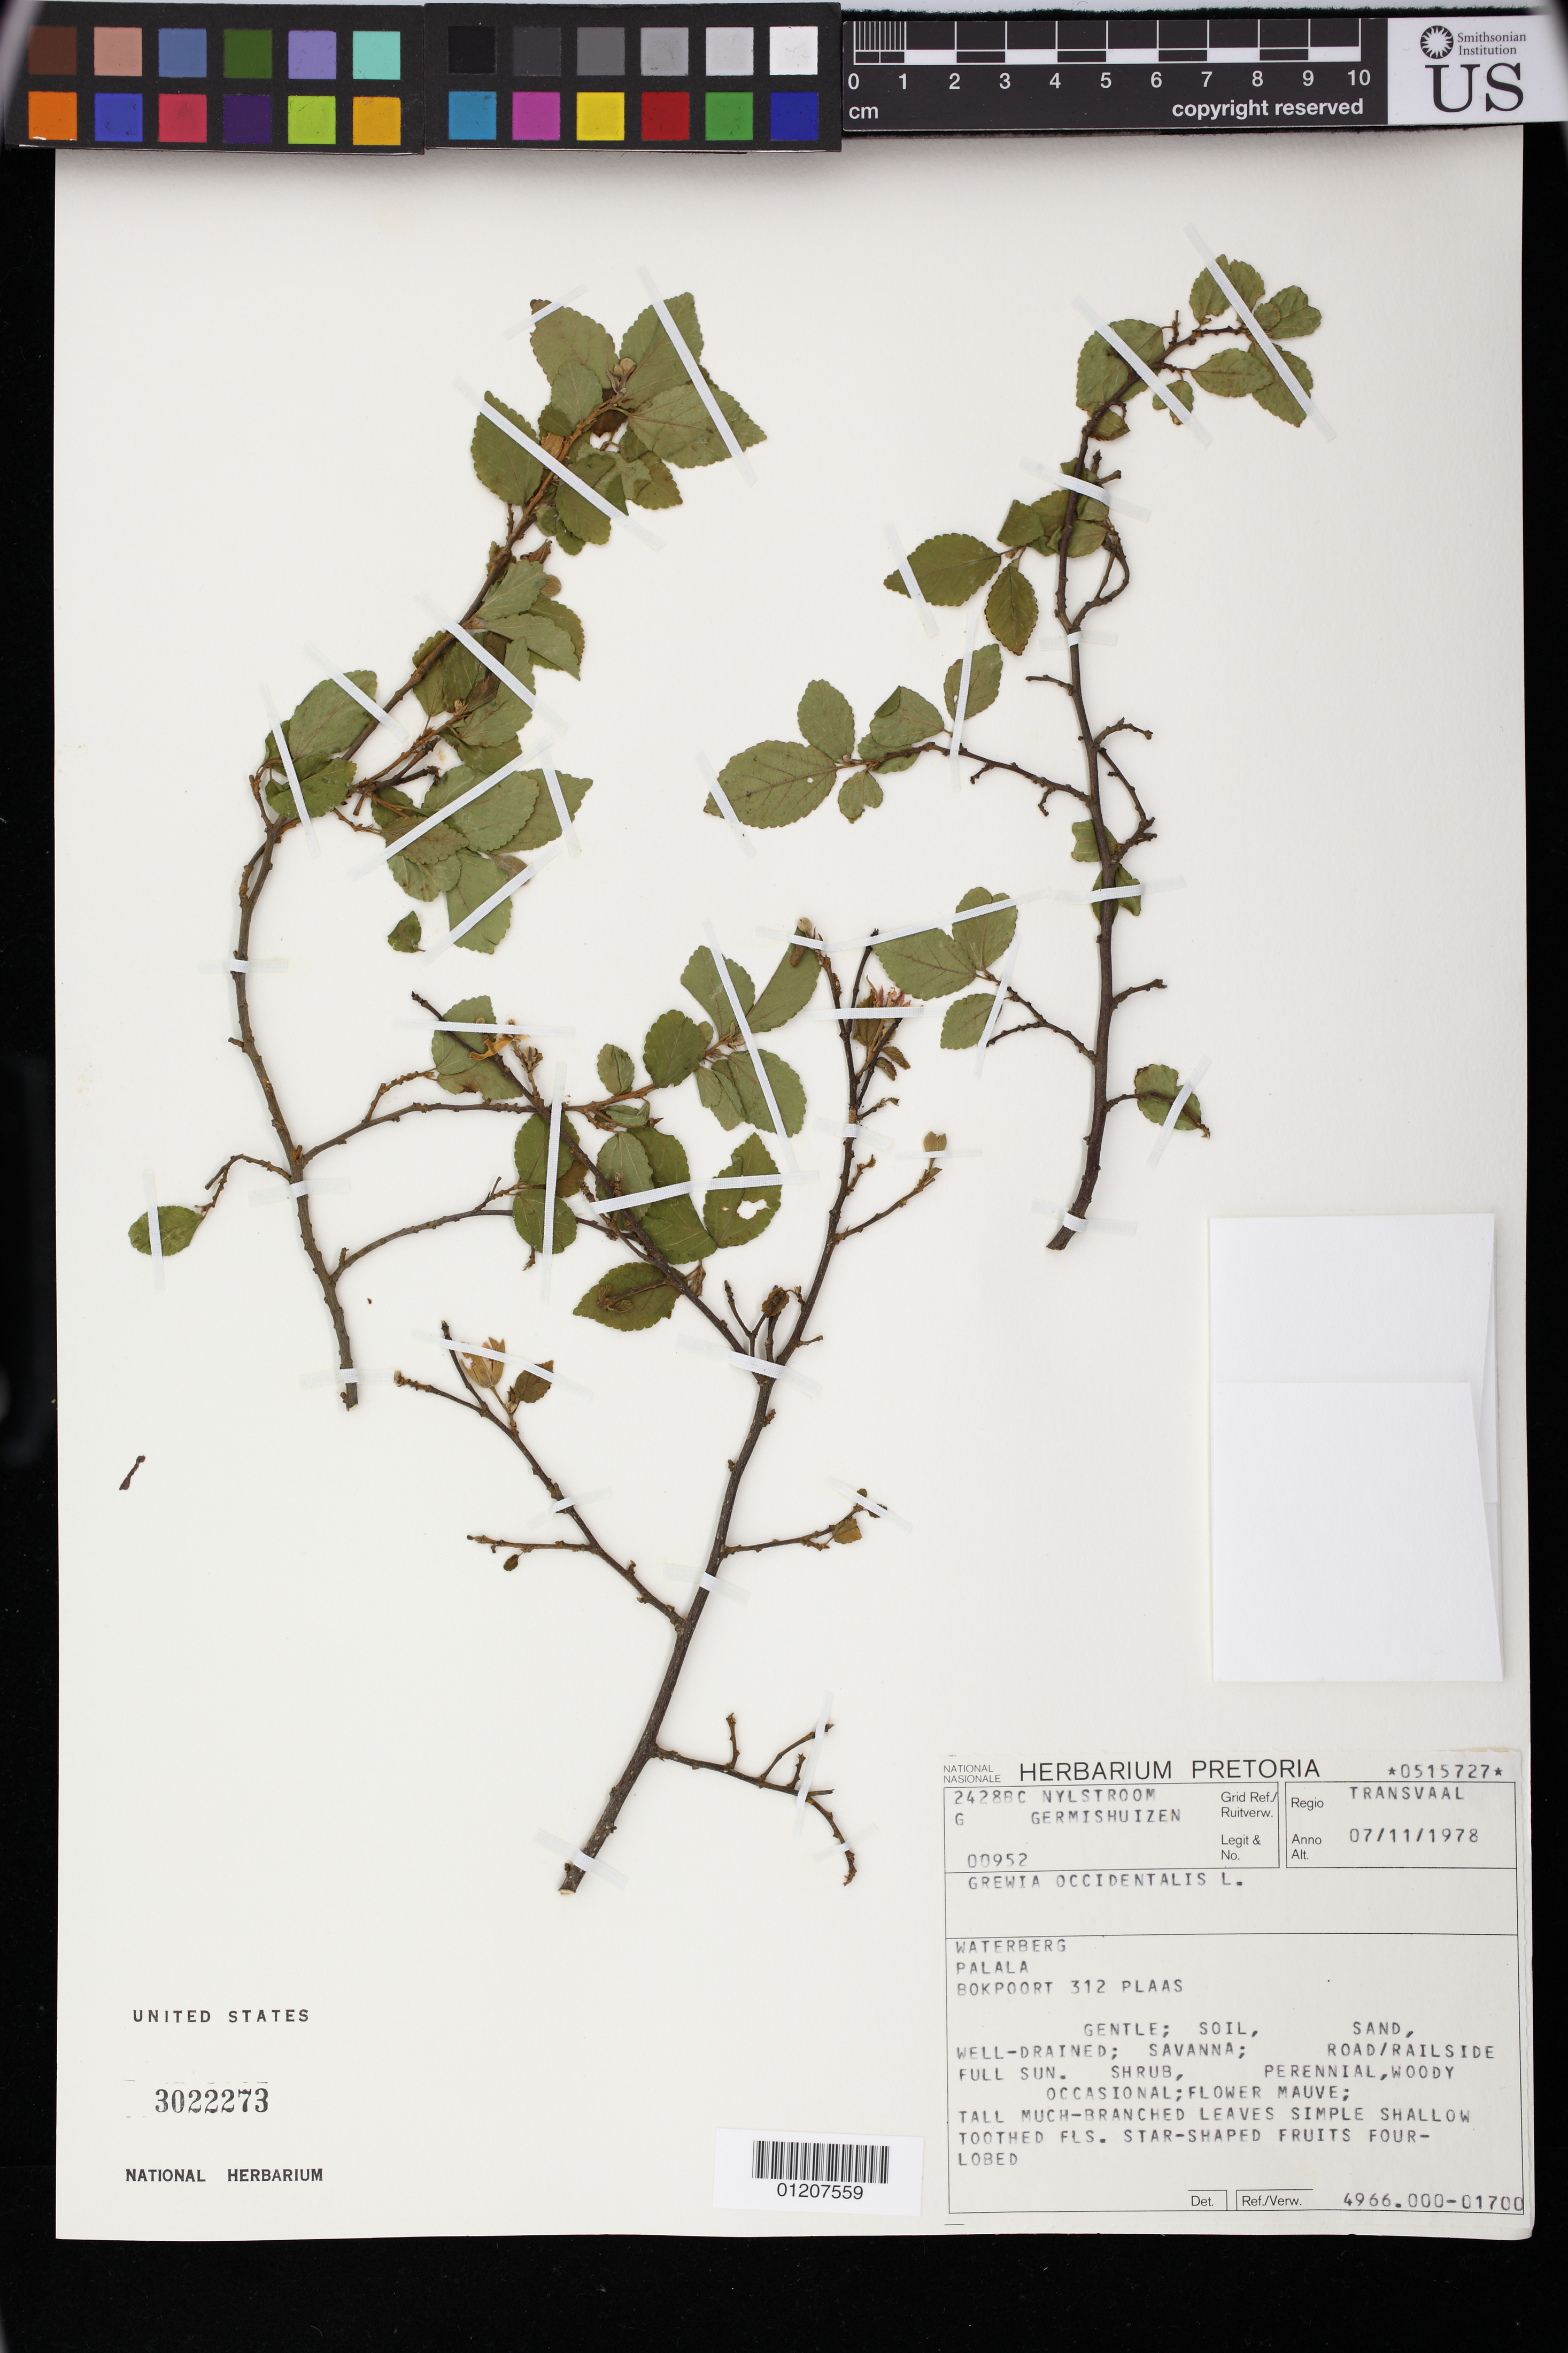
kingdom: Plantae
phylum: Tracheophyta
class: Magnoliopsida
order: Malvales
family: Malvaceae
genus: Grewia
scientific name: Grewia occidentalis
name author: L.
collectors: G. Germishuizen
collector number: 952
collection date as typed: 11 Jul 1978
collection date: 1978-07-11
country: South Africa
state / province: Limpopo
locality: Waterberg, Palala, Bokpoort 312 Plaas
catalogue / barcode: US 3022273